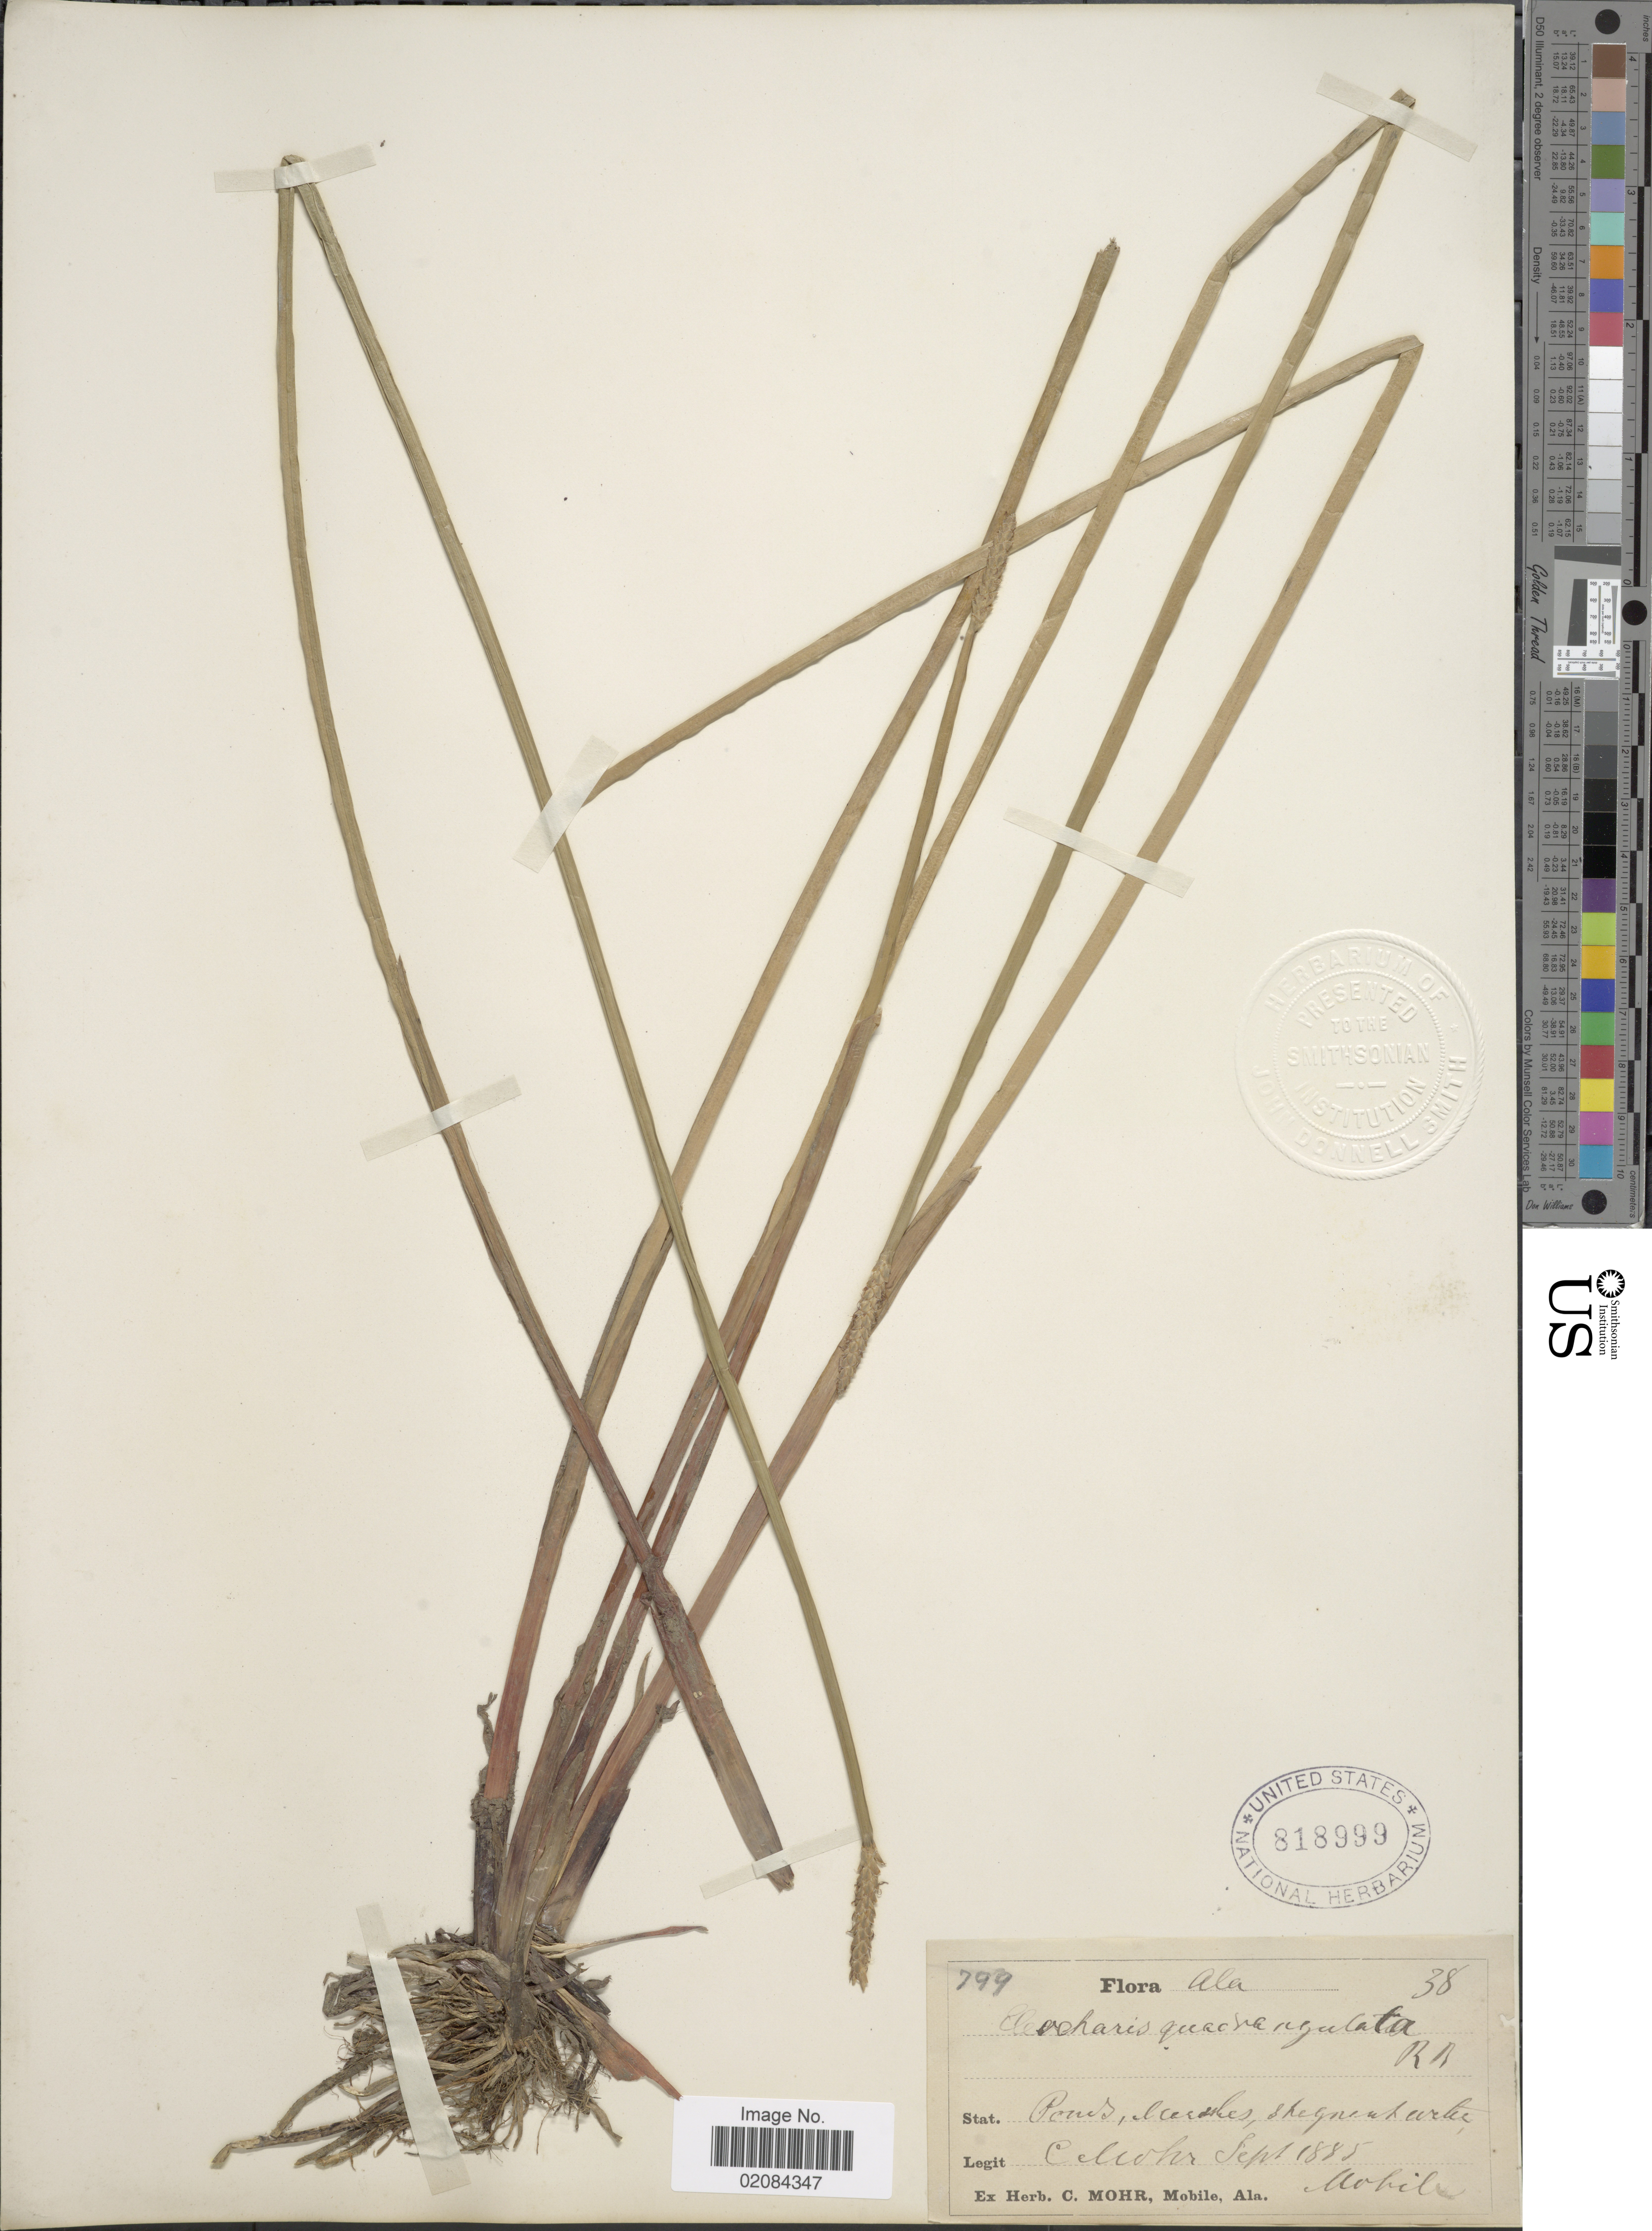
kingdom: Plantae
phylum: Tracheophyta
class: Liliopsida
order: Poales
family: Cyperaceae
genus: Eleocharis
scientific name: Eleocharis quadrangulata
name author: (Michx.) Roem. & Schult.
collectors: C. T. Mohr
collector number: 799/38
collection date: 1885-09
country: United States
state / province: Alabama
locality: Mobile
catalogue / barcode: US 818999